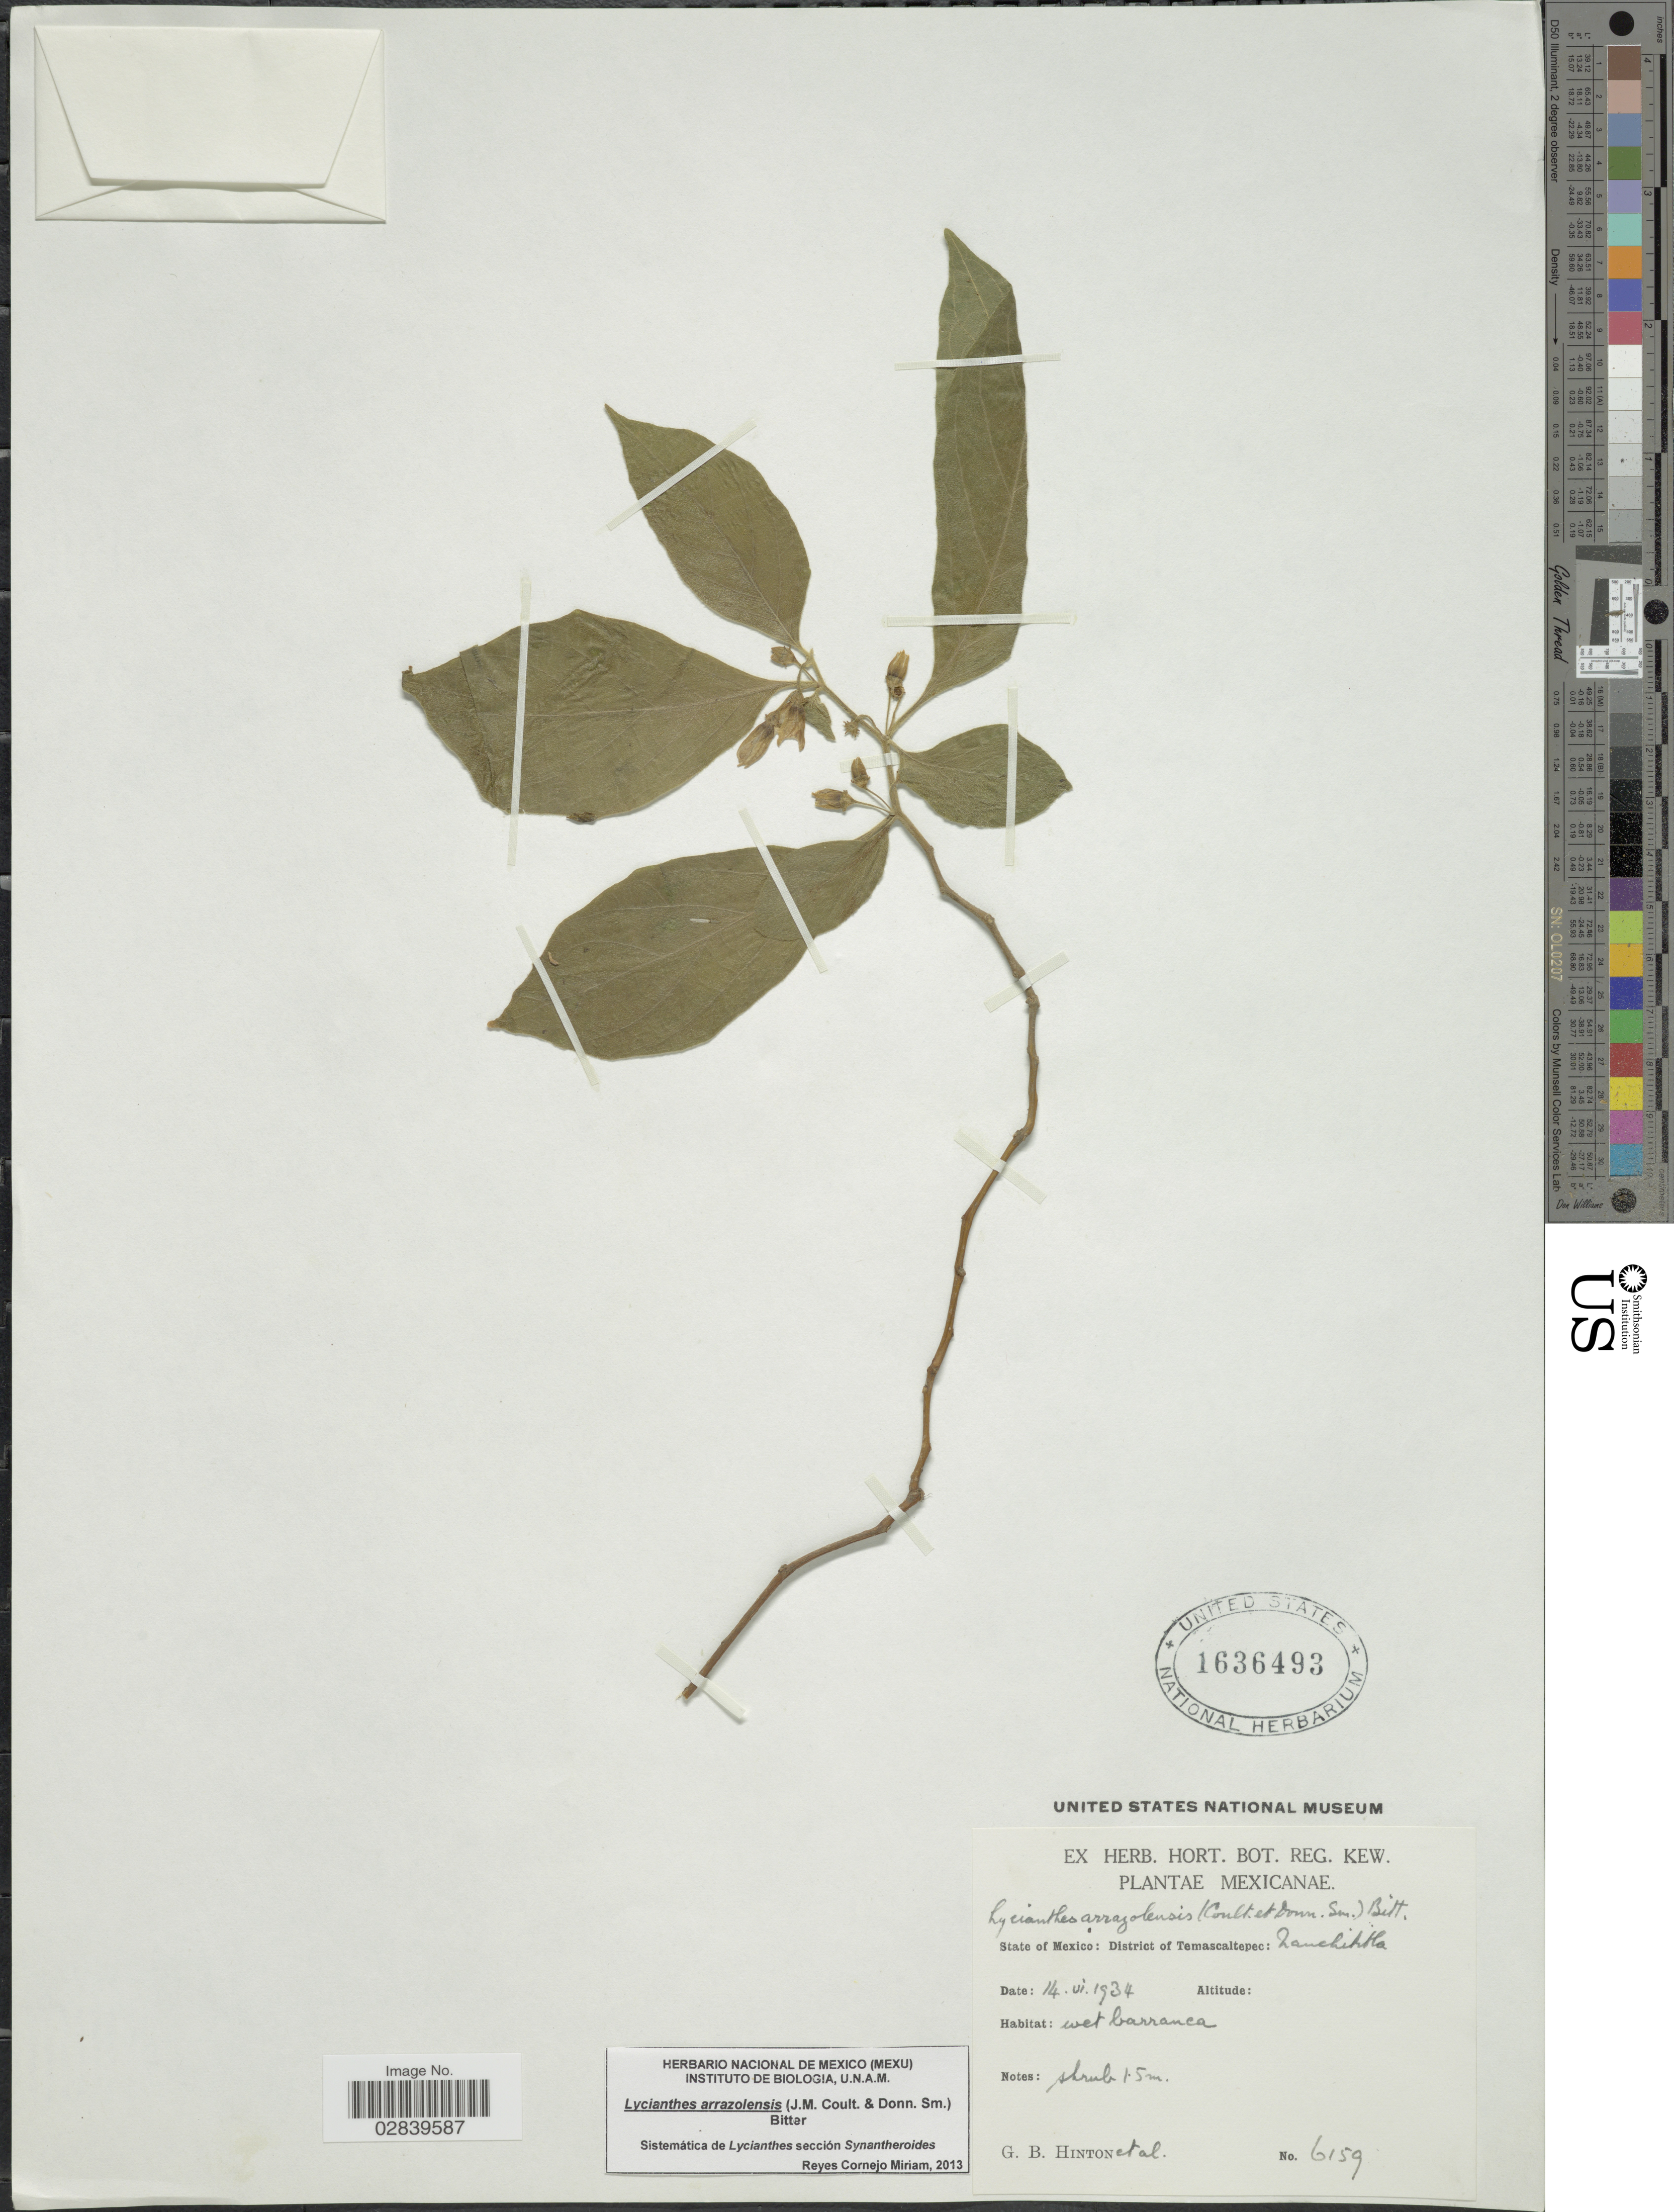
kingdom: Plantae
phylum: Tracheophyta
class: Magnoliopsida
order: Solanales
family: Solanaceae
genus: Lycianthes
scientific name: Lycianthes arrazolensis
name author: (J.M. Coult. & Donn. Sm.) Bitter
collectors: G. B. Hinton & et al.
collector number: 6159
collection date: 1934-06-14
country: Mexico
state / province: México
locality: District of Temascaltepec: Nanchititla.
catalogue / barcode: US 1636493